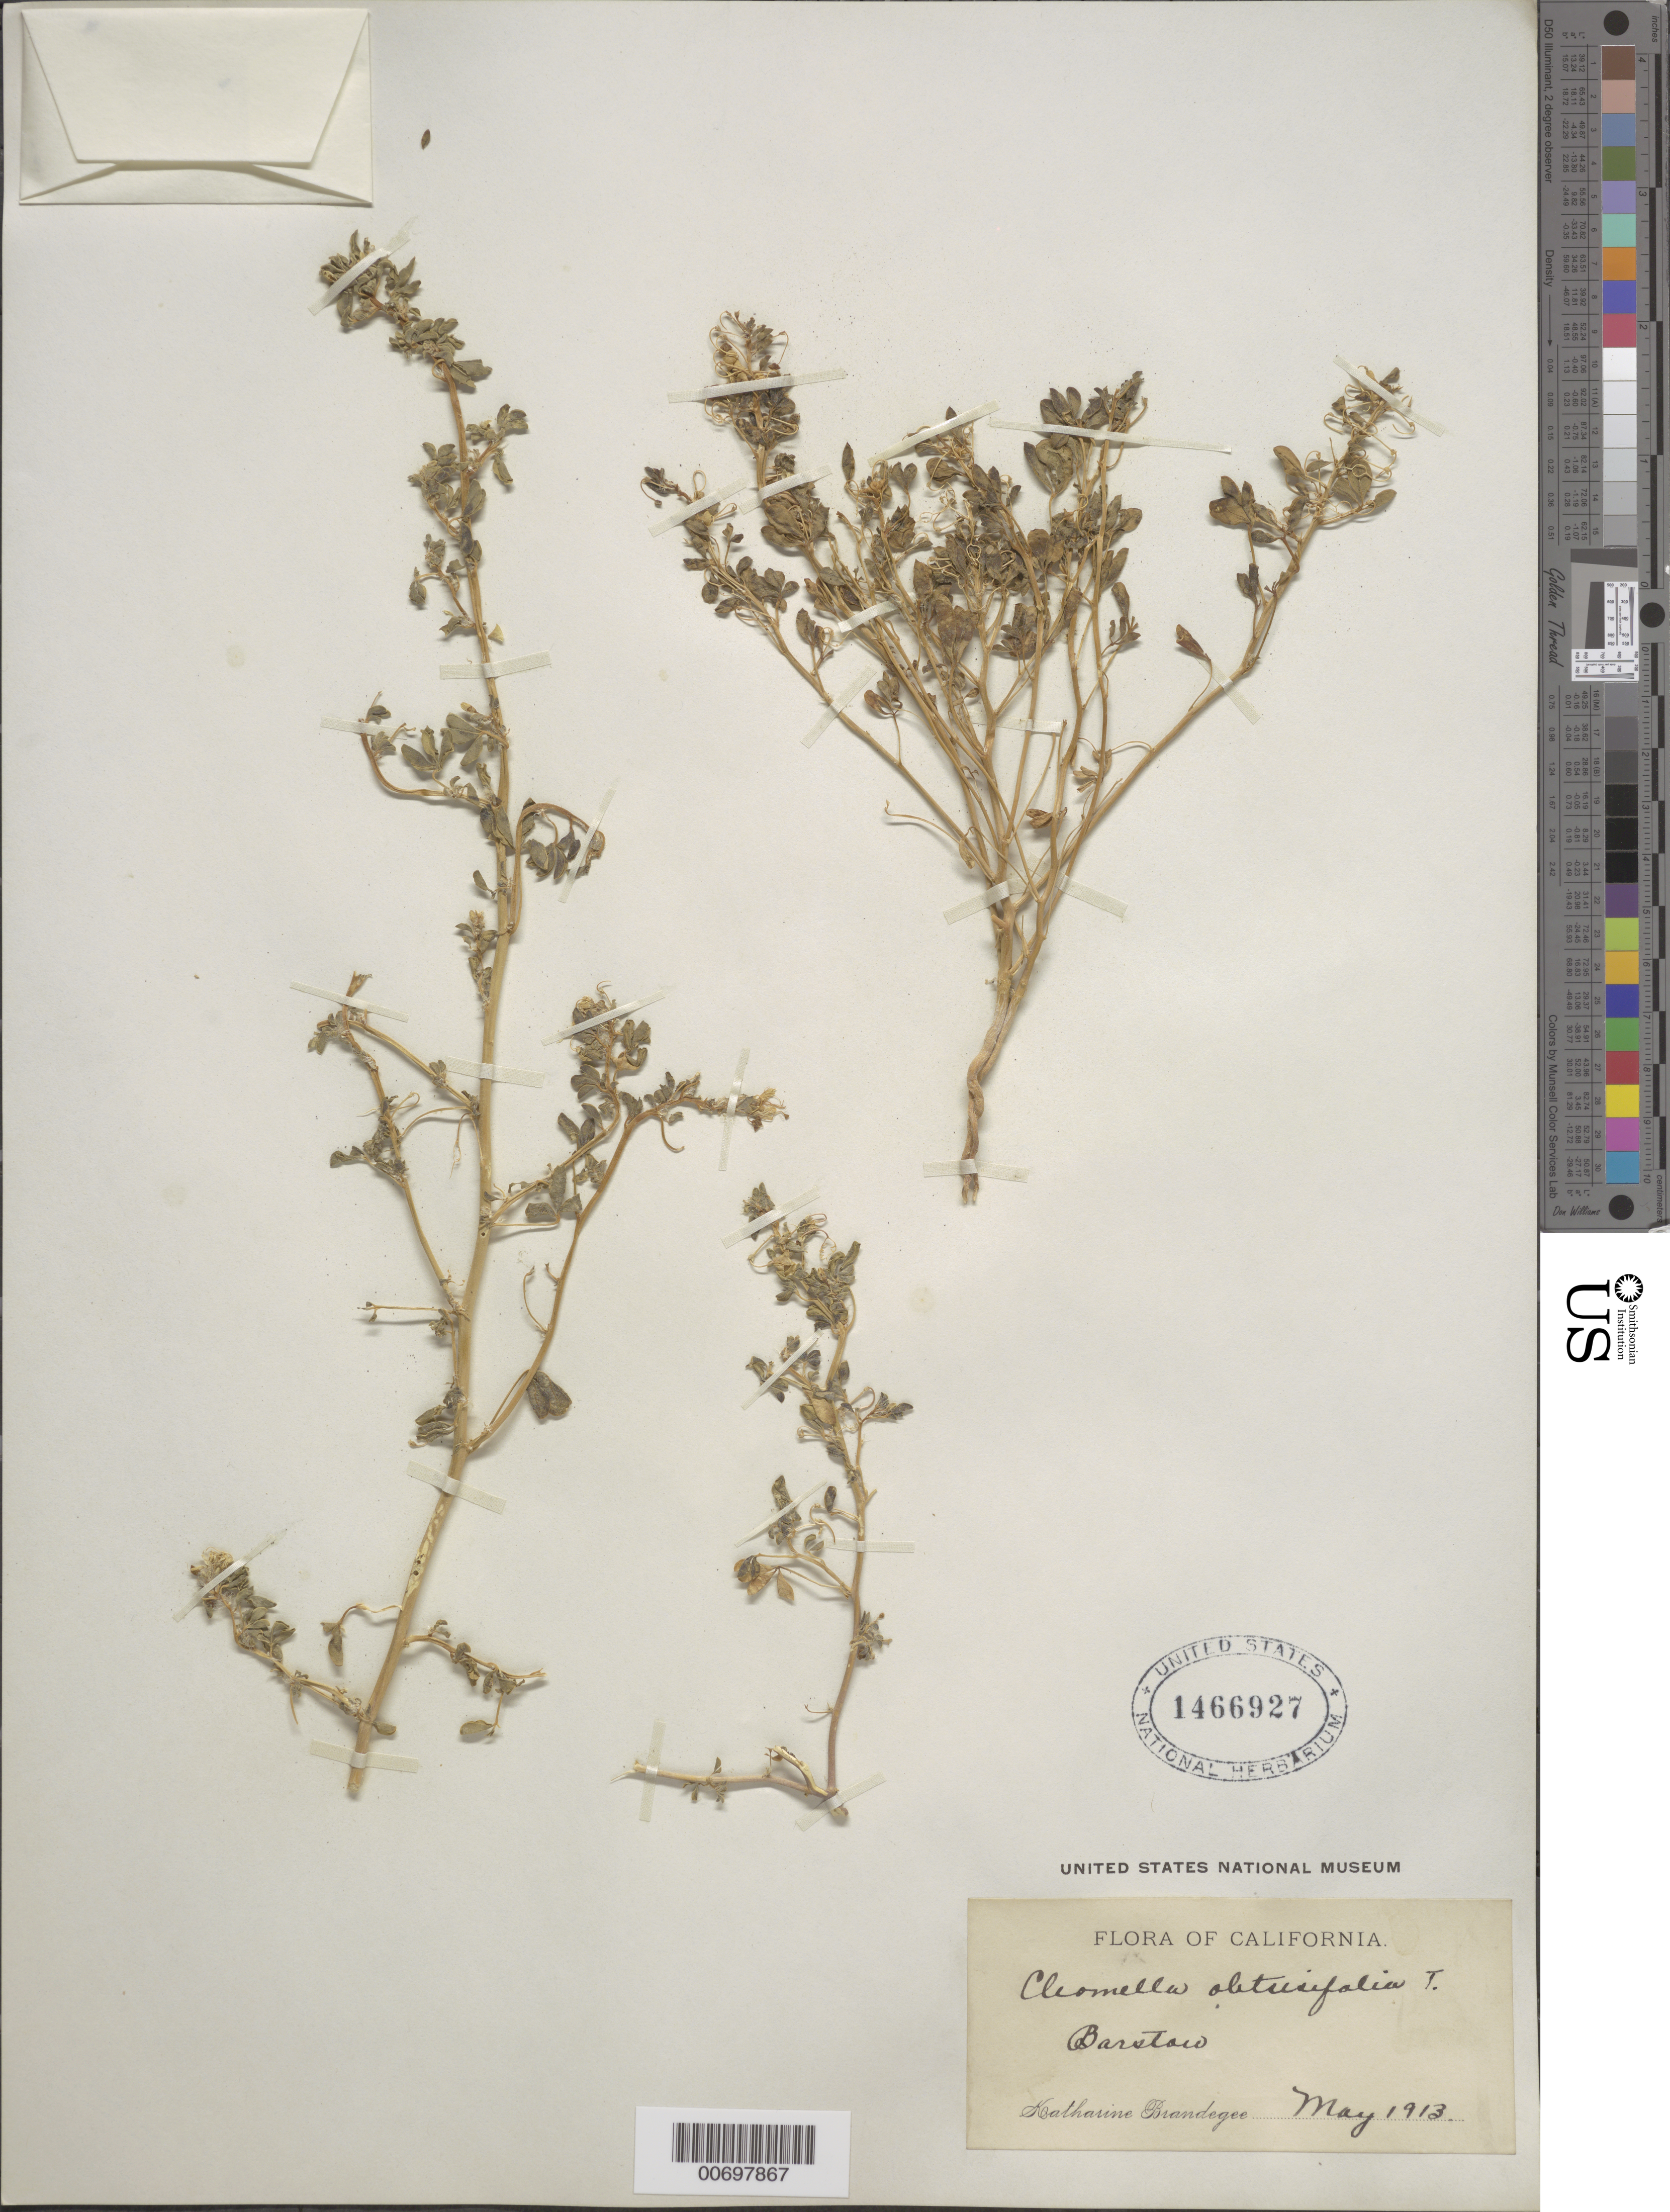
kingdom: Plantae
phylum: Tracheophyta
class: Magnoliopsida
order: Brassicales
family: Cleomaceae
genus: Cleomella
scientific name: Cleomella obtusifolia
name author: Torr. & Frém.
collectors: M. K. Brandegee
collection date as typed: May 1913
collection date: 1913-05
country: United States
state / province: California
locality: Barstow.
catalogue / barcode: US 1466927